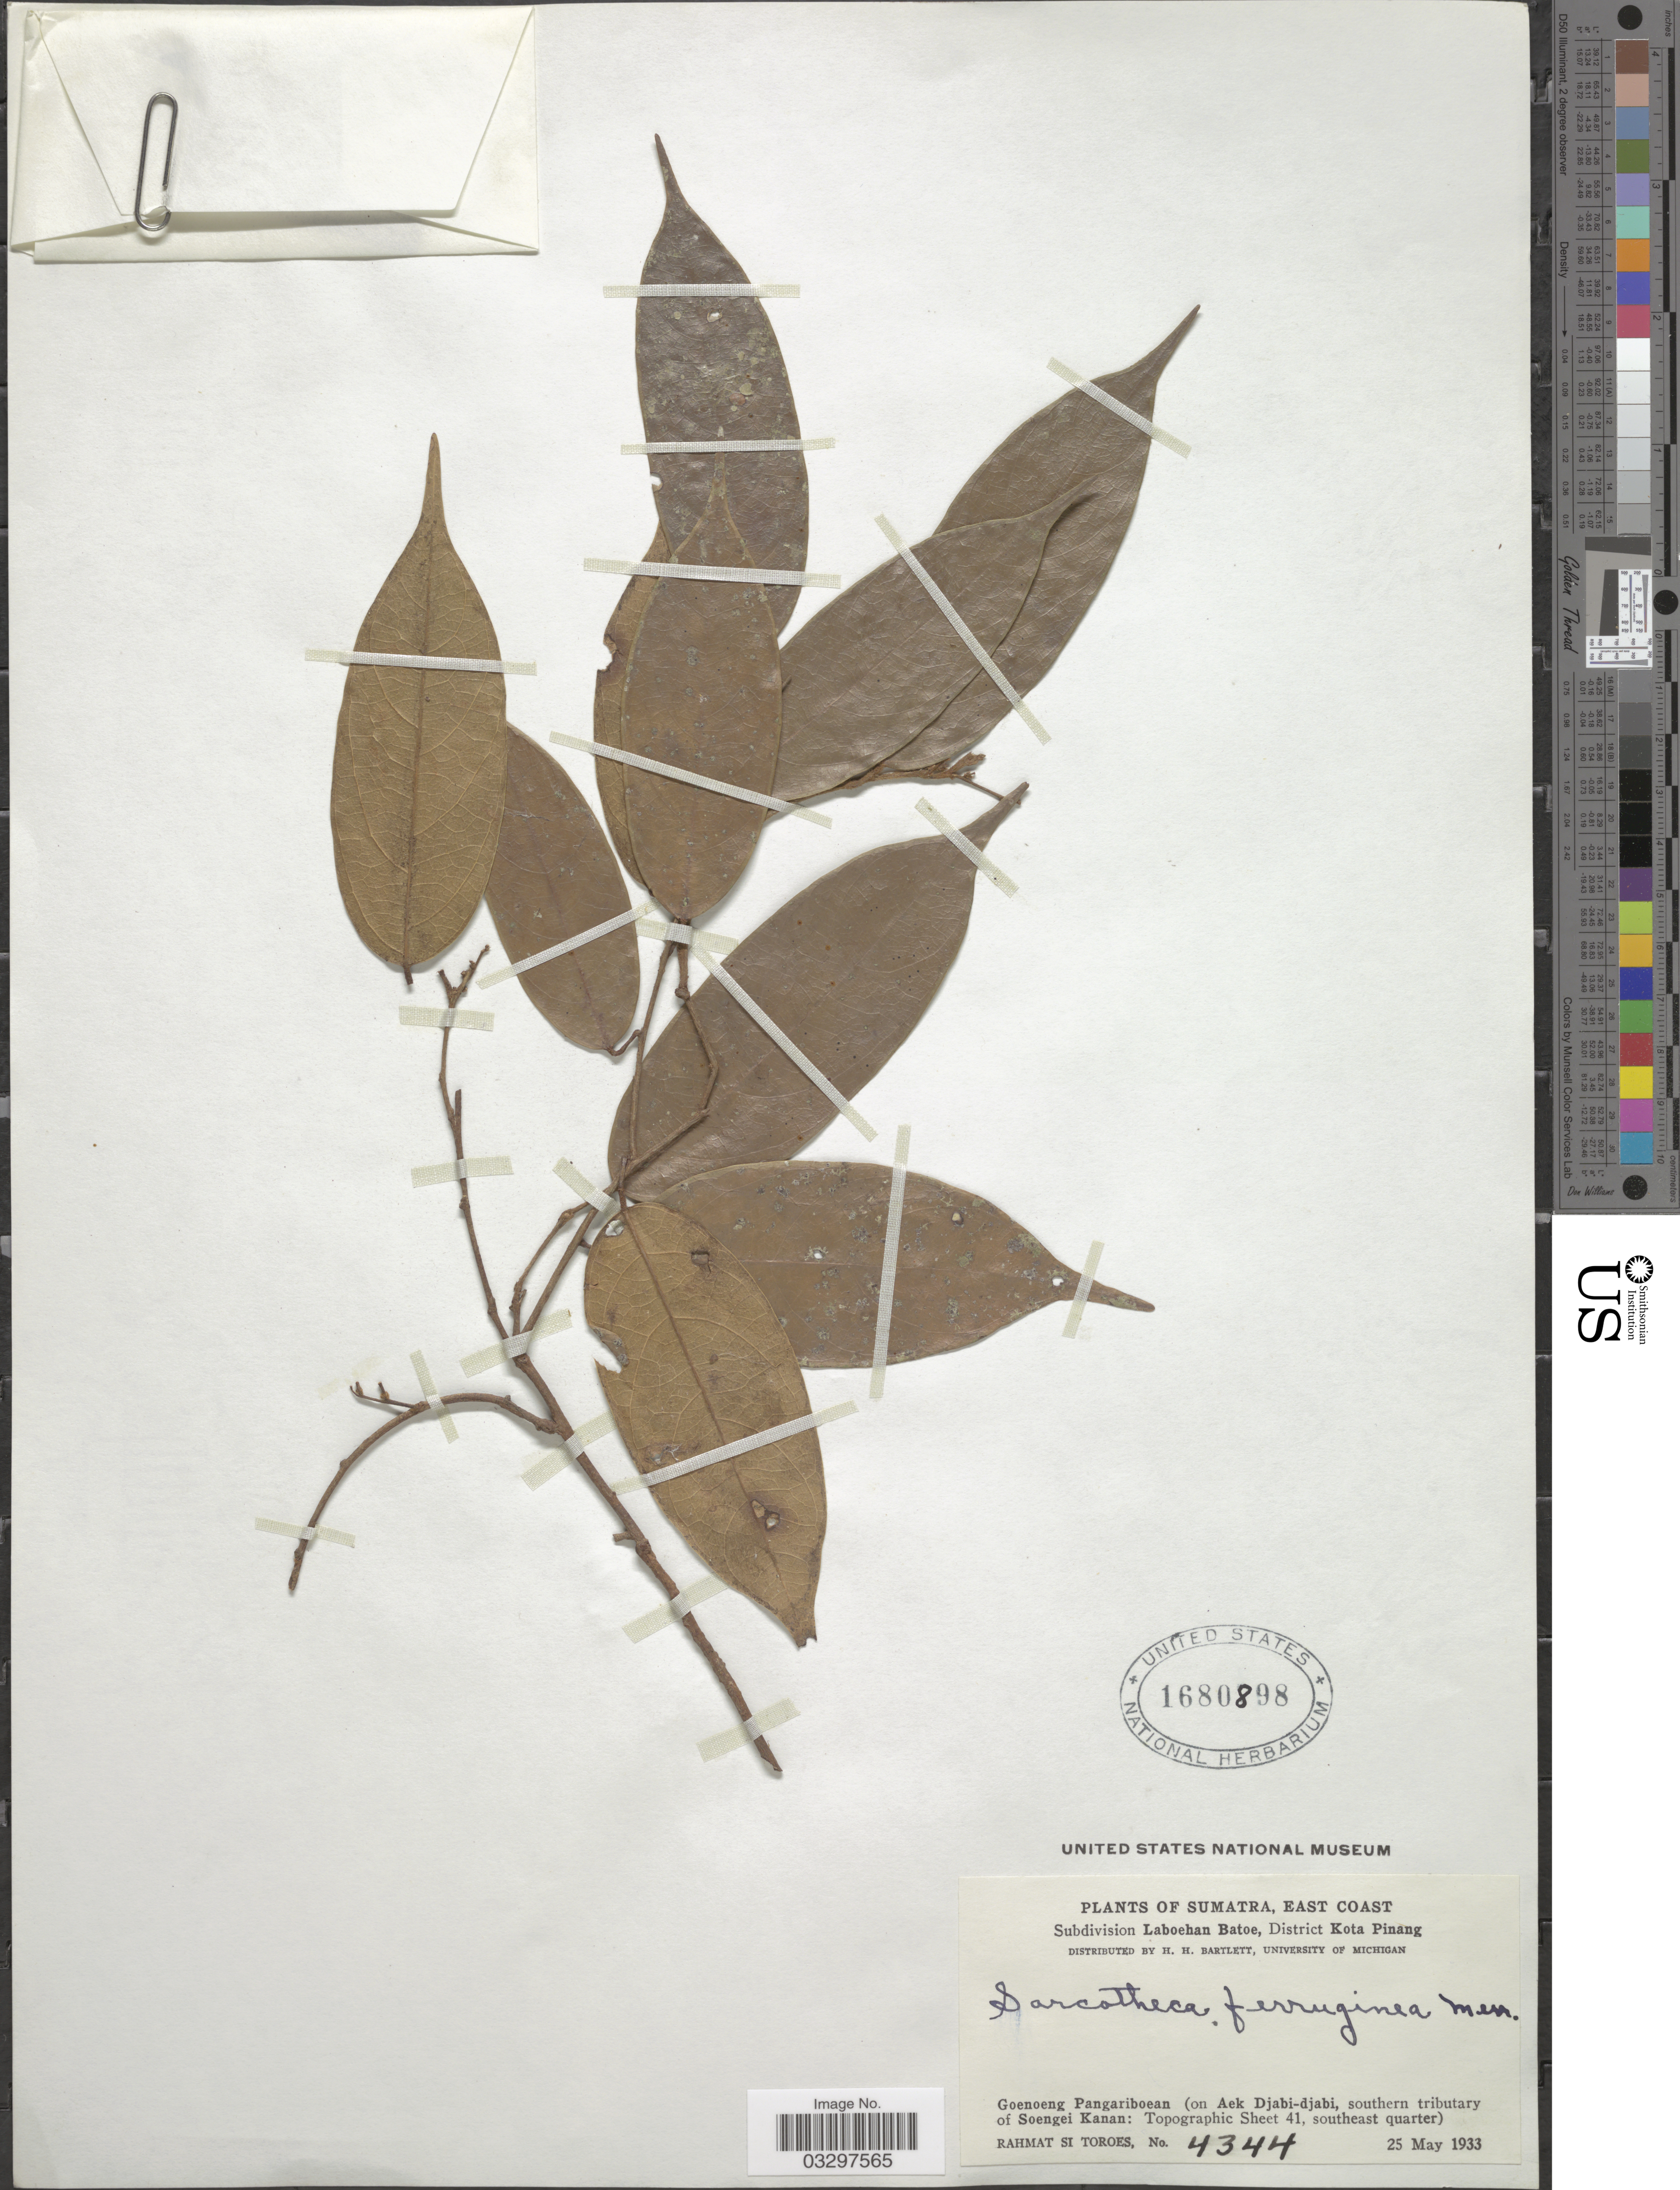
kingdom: Plantae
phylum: Tracheophyta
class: Magnoliopsida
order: Oxalidales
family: Oxalidaceae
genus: Sarcotheca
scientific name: Sarcotheca ferruginea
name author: Merr.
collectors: Rahmat Si Boeea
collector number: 4344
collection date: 1933-05-25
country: Indonesia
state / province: Sumatra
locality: East Coast. Subdivision Laboehan Batoe, District Kota Pinang. Goenoeng Pangariboean (on Aek Djabi-djabi, southern tributary of Soengei Kanan: Topographic Sheet 41, southeast quarter).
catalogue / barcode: US 1680898